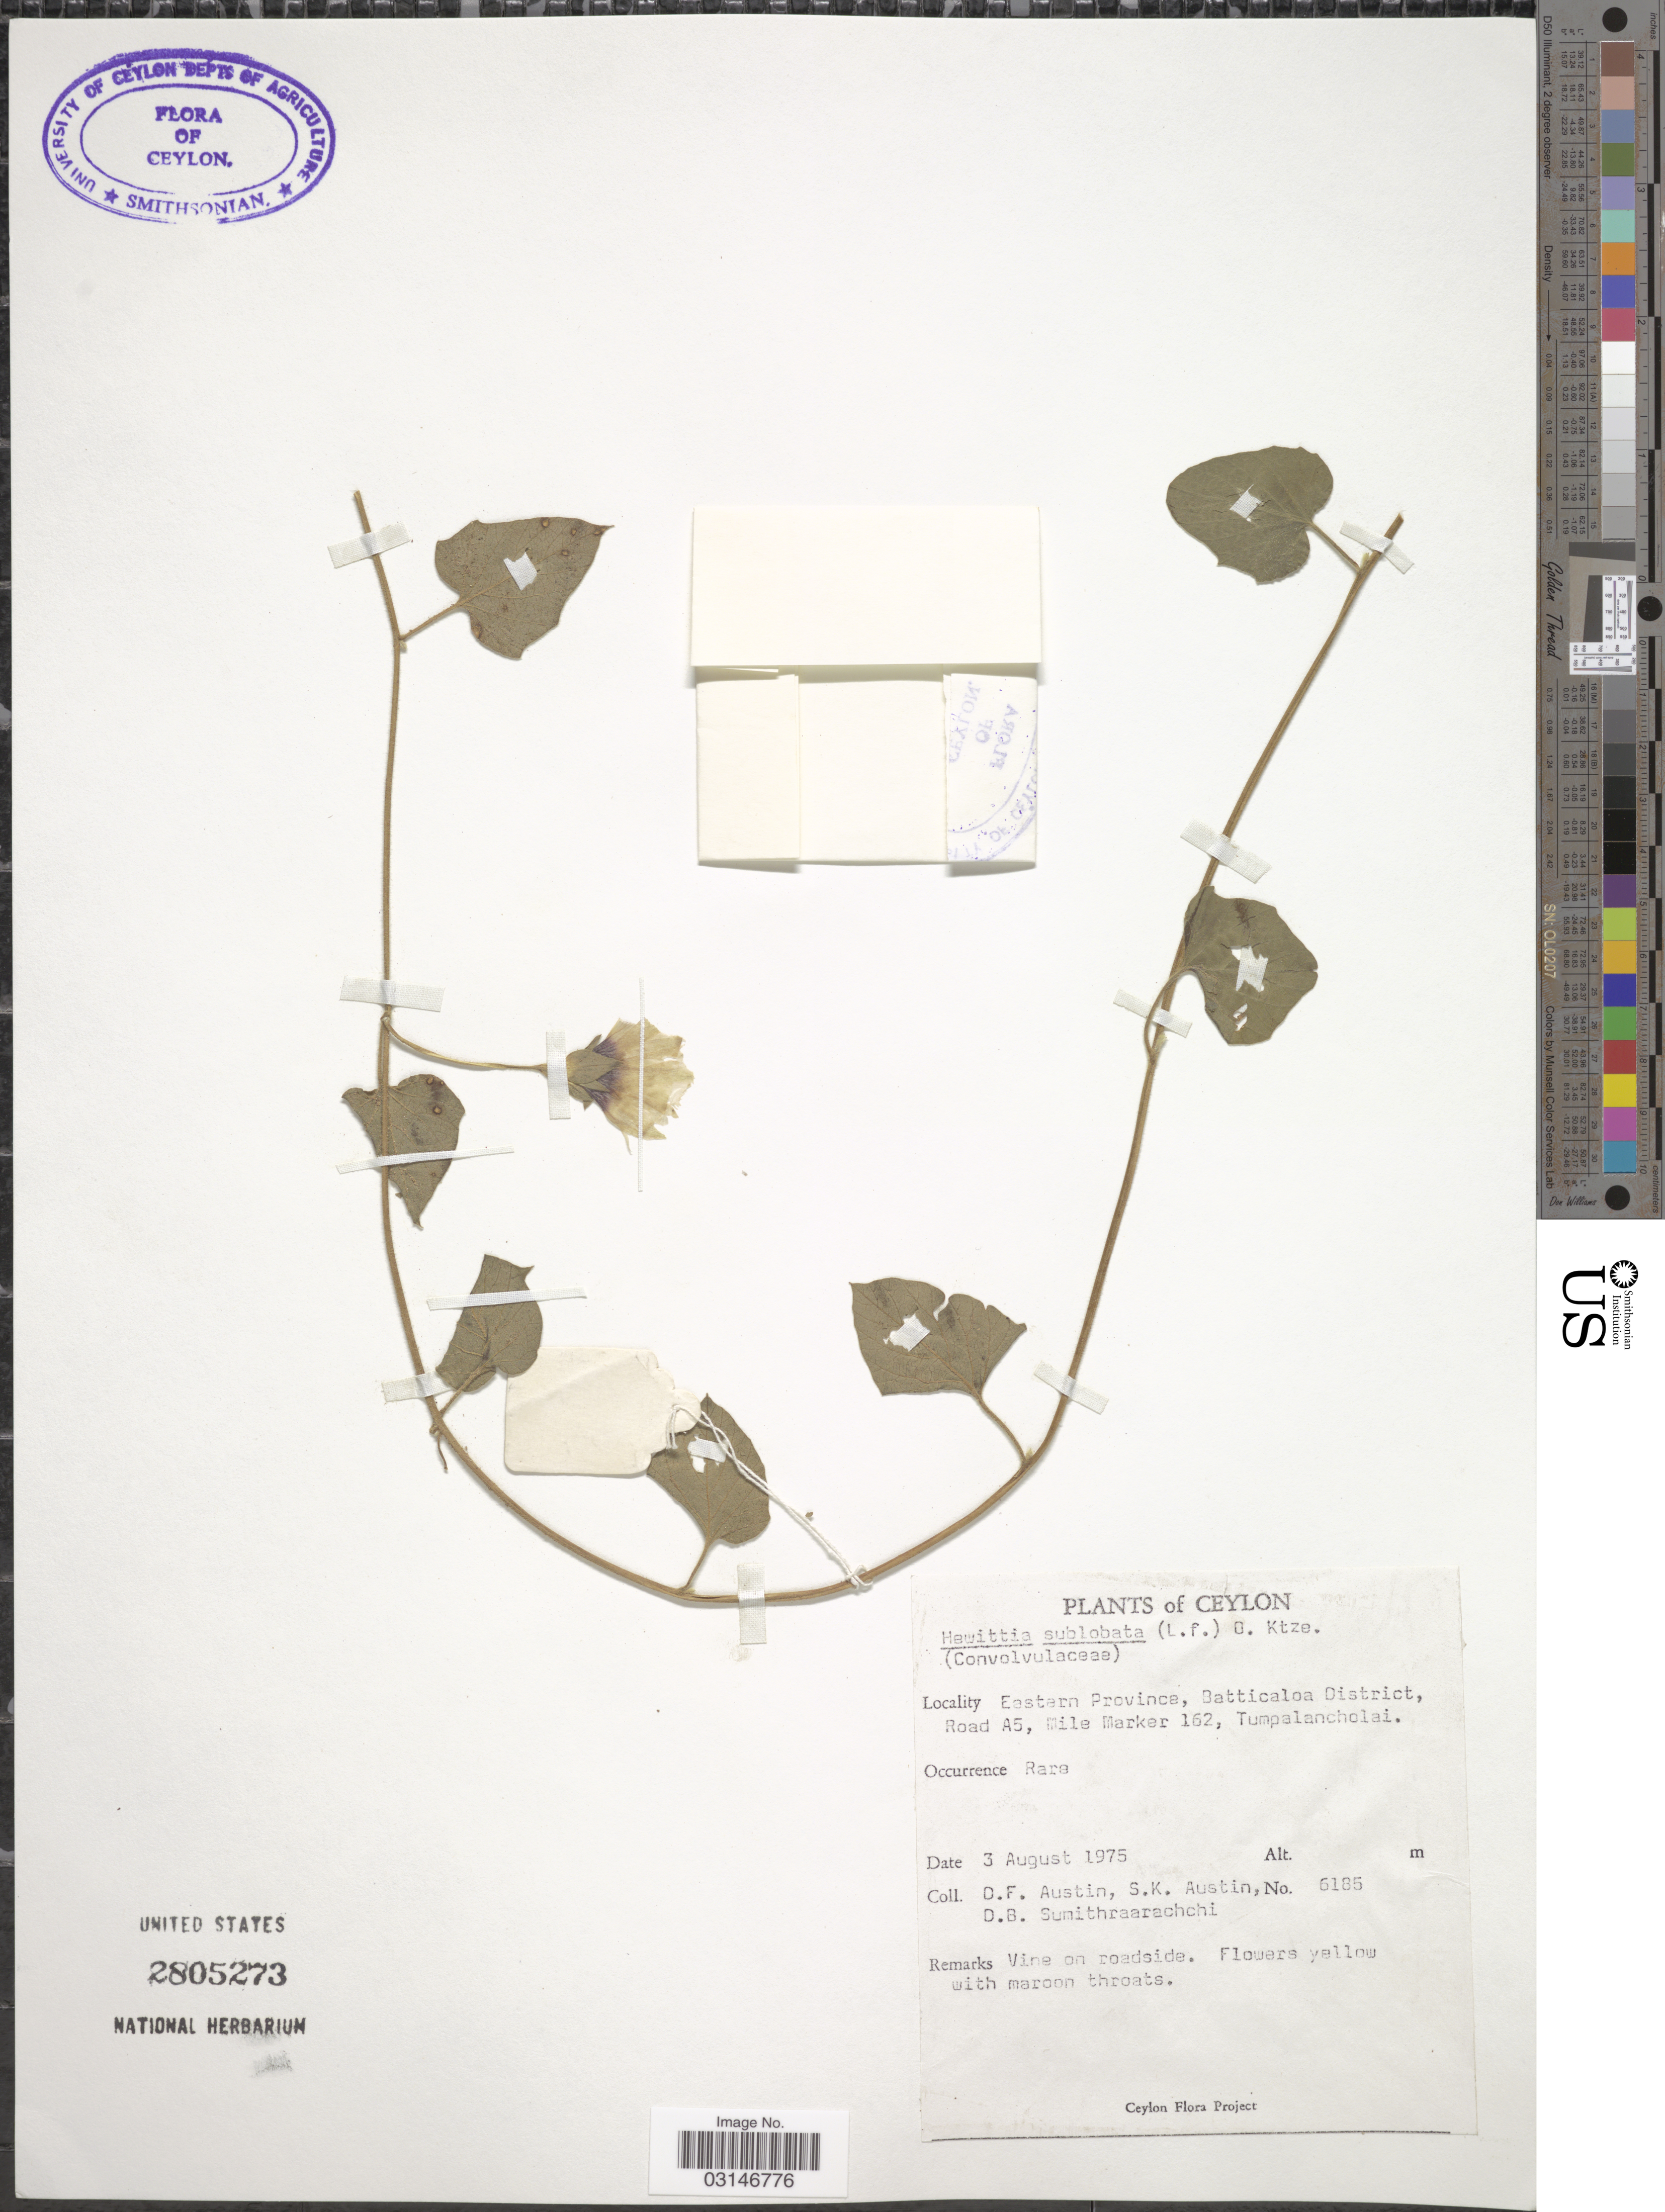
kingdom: Plantae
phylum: Tracheophyta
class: Magnoliopsida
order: Solanales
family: Convolvulaceae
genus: Hewittia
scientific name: Hewittia sublobata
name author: (L. f.) Kuntze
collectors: D. Austin, S. Austin & D. B. Sumithraarachchi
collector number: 6185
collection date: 1975-08-03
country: Sri Lanka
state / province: Eastern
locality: Ceylon, Batticaloa District, Road A5, Mile Marker 162, Tumpalancholai.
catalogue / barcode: US 2805273